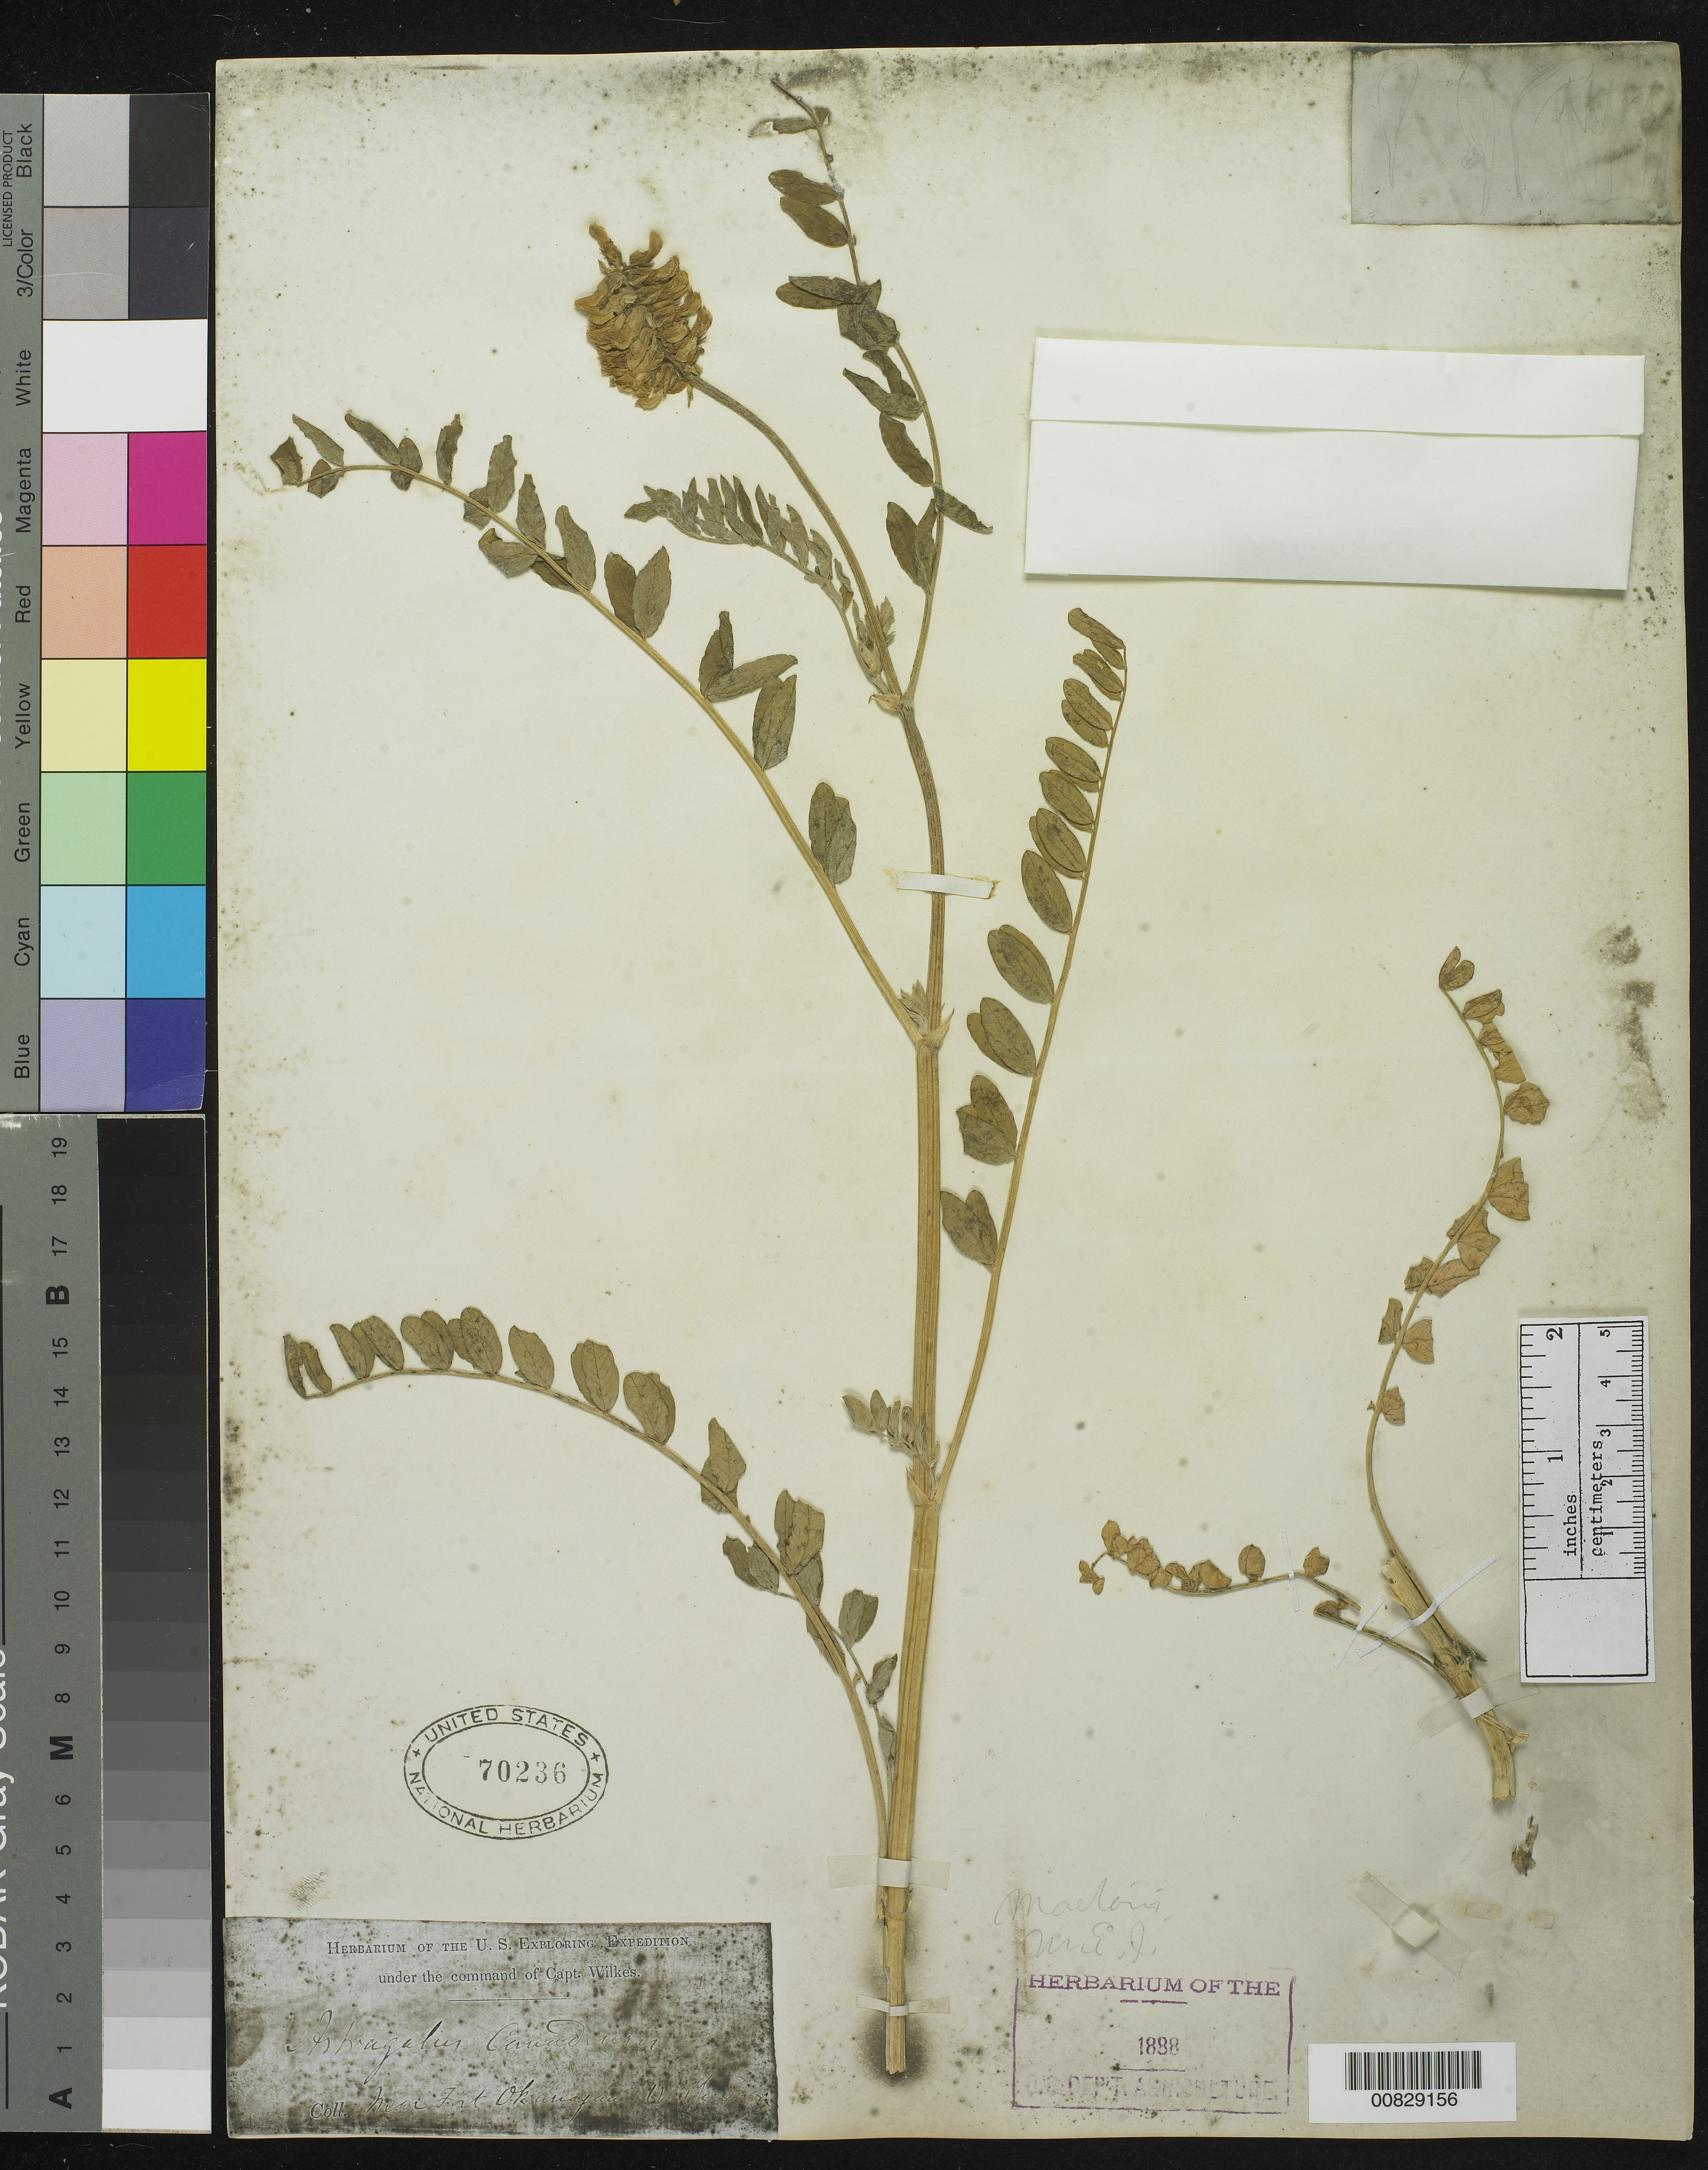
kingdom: Plantae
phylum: Tracheophyta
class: Magnoliopsida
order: Fabales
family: Fabaceae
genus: Astragalus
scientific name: Astragalus mortonii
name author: Nutt.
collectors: Wilkes Explor. Exped.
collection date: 1838/1842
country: United States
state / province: Washington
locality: Near Fort Okanagan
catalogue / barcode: US 70236